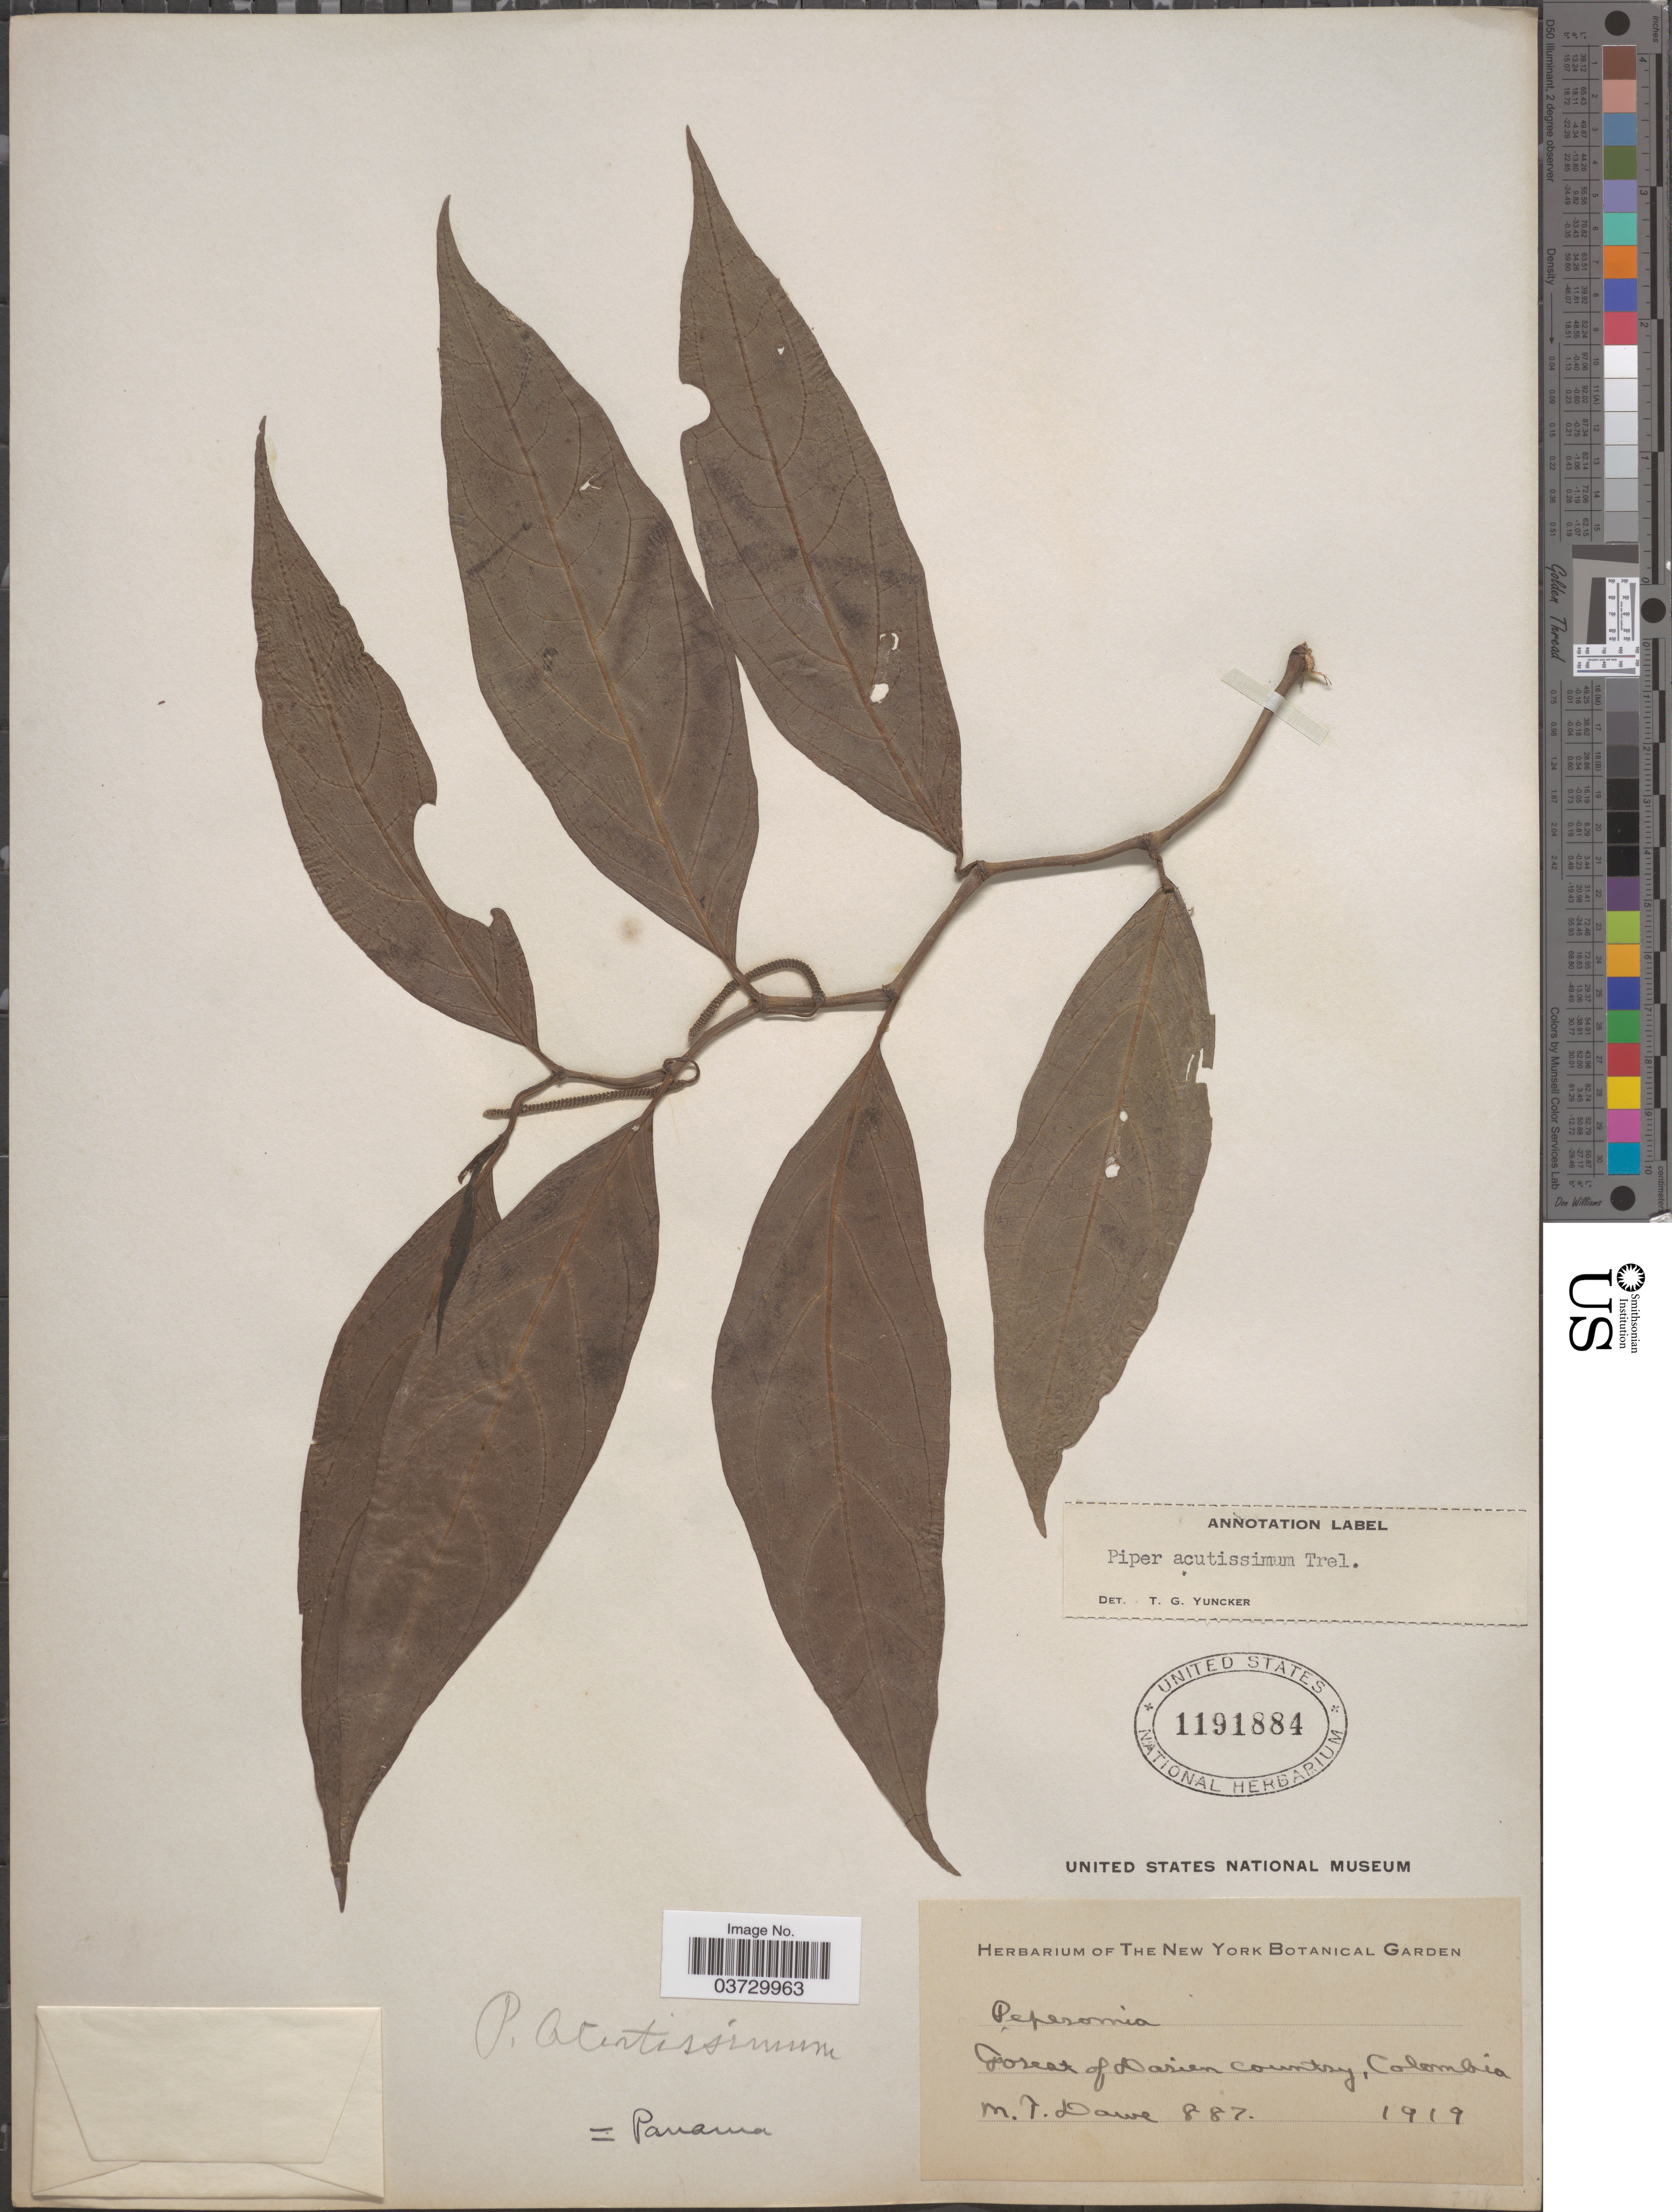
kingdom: Plantae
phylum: Tracheophyta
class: Magnoliopsida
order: Piperales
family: Piperaceae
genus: Piper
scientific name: Piper acutissimum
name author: Trel.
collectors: M. T. Dawe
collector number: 887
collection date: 1919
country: Panama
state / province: Darien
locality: Forest of Darien Countsy, Colombia.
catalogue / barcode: US 1191884